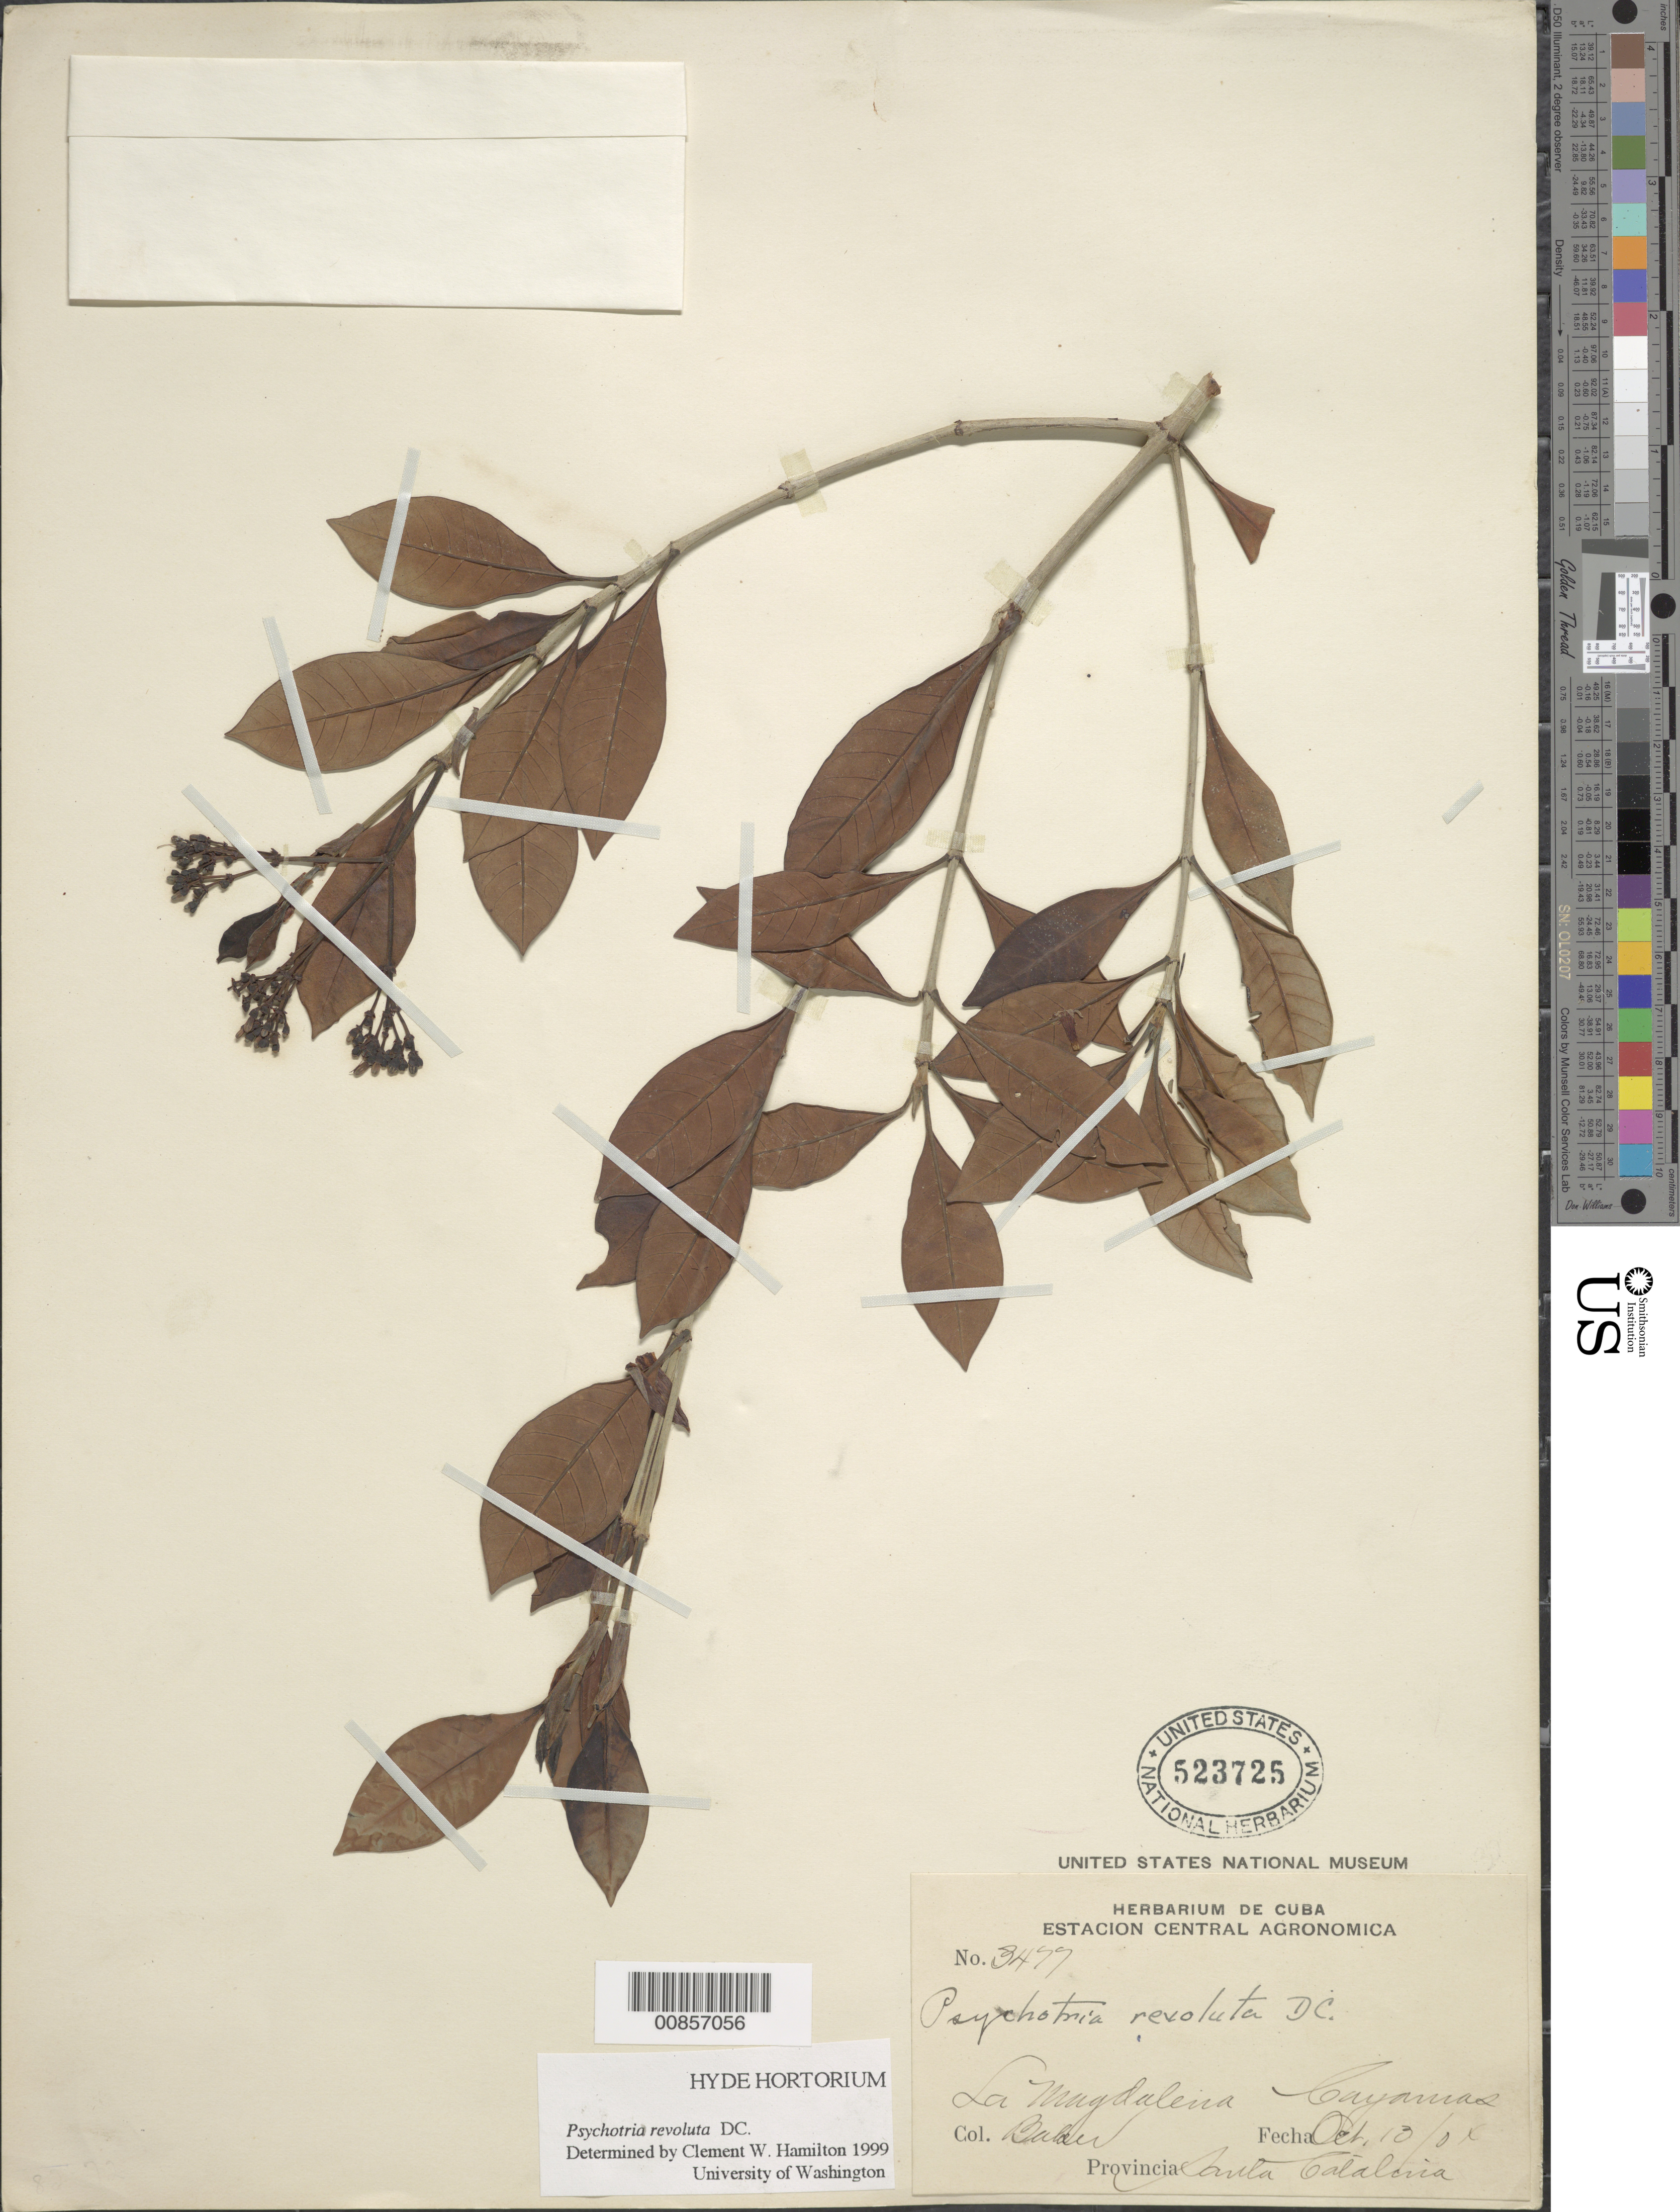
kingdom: Plantae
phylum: Tracheophyta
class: Magnoliopsida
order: Gentianales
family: Rubiaceae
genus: Psychotria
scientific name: Psychotria revoluta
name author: DC.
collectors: C. F. Baker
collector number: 3477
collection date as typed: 10 Oct 1804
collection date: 1904-10-10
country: Cuba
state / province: Santa Catalina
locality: La Magdalena. Cayamas.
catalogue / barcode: US 523725